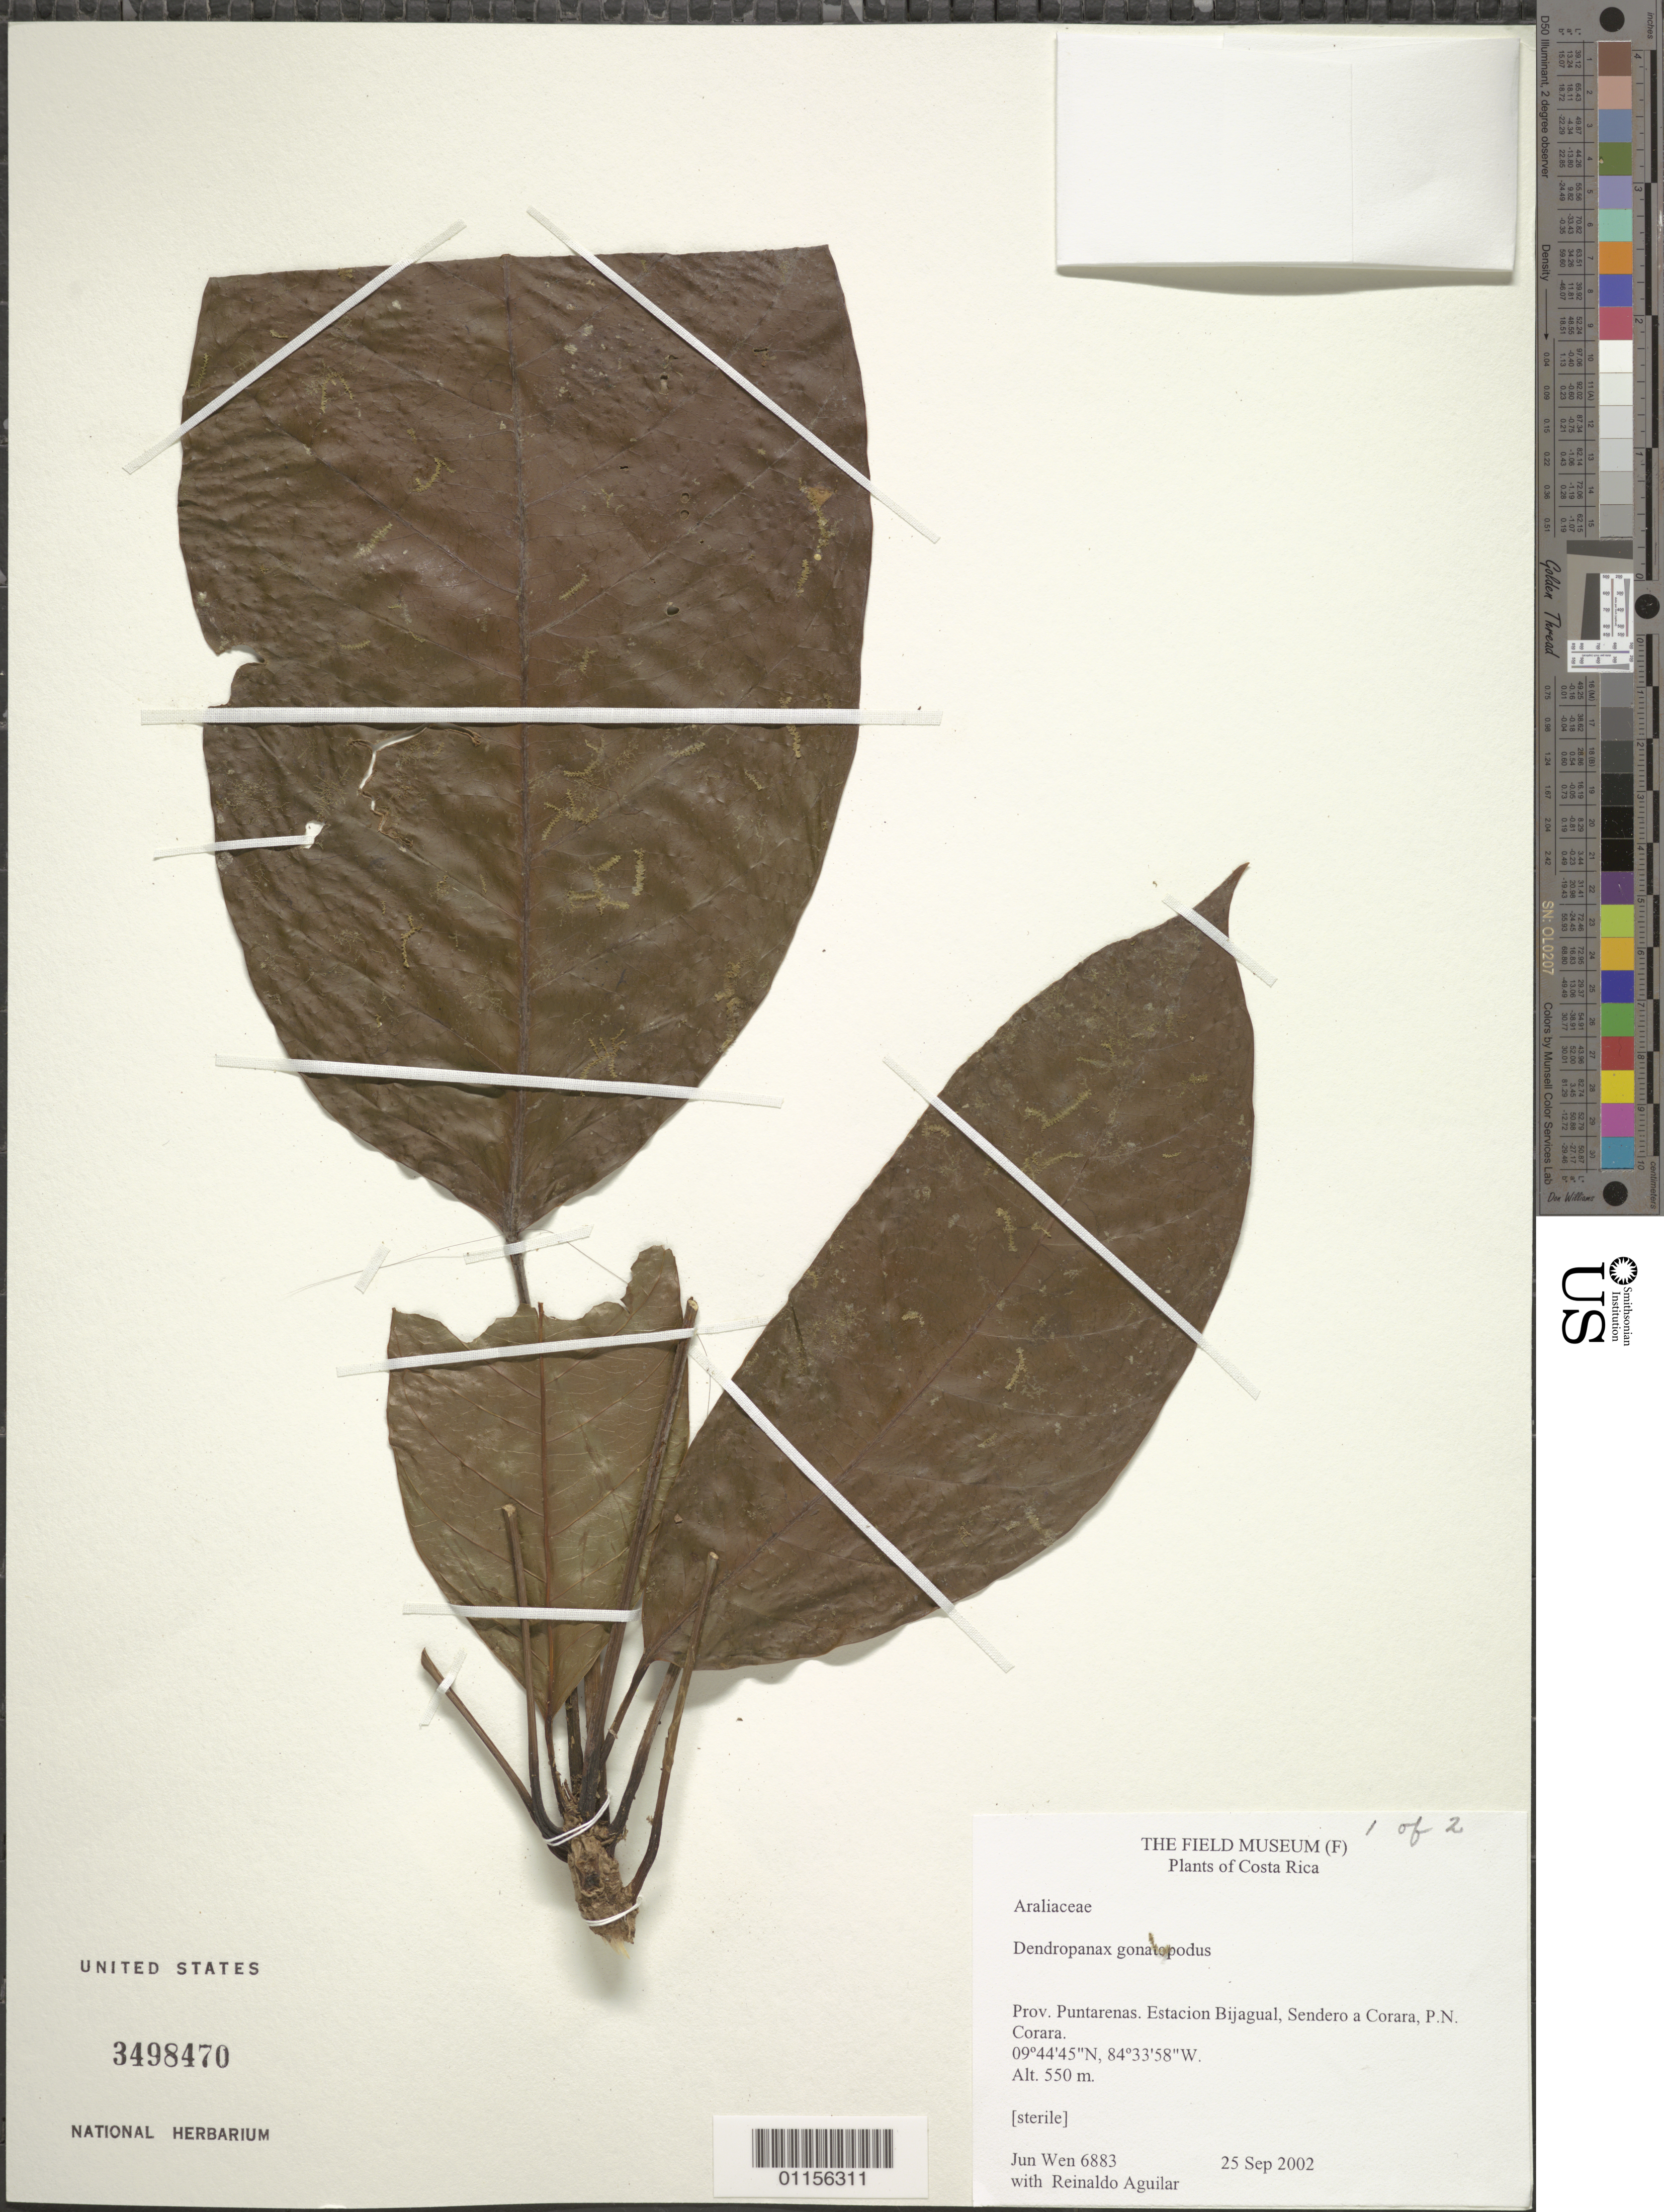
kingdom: Plantae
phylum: Tracheophyta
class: Magnoliopsida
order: Apiales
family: Araliaceae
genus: Dendropanax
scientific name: Dendropanax gonatopodus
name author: (Donn. Sm.) A.C. Sm.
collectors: J. Wen & R. Aguilar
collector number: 6883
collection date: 2002-09-25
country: Costa Rica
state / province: Puntarenas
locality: Estacion Bijagual, Sendero a Corara, P.N. Corara.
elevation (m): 550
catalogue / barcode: US 3498470